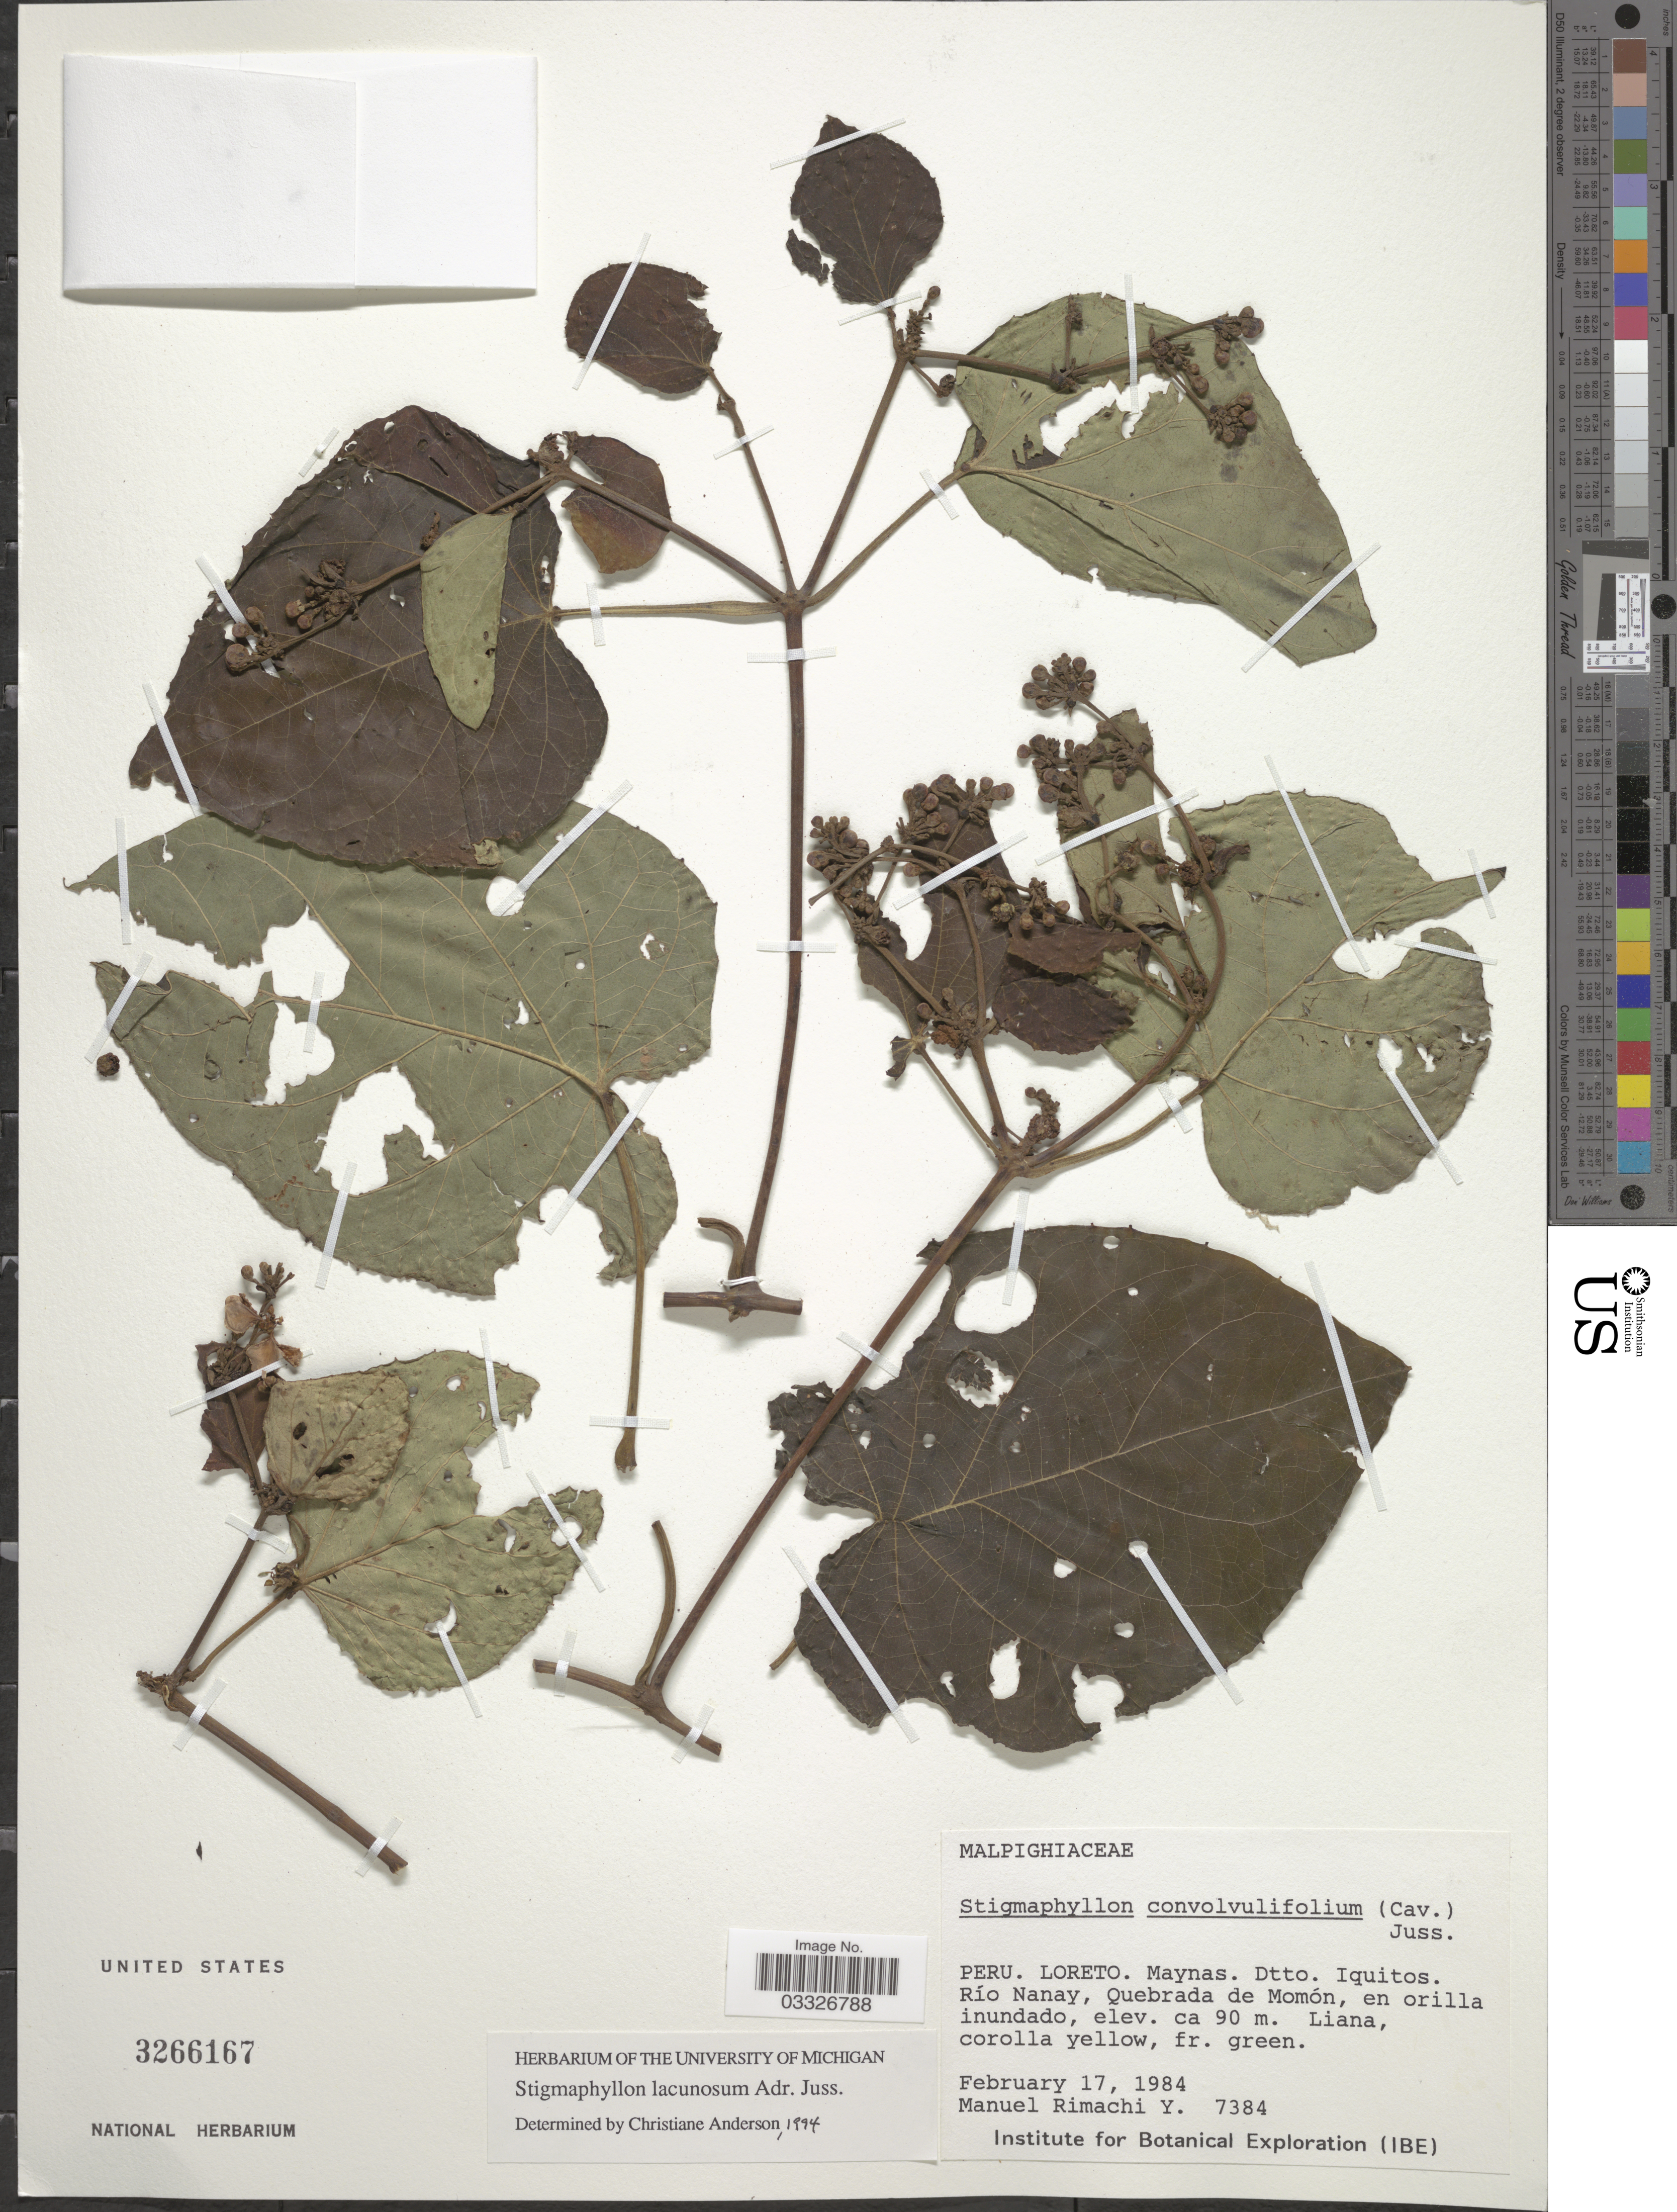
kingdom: Plantae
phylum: Tracheophyta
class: Magnoliopsida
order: Malpighiales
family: Malpighiaceae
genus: Stigmaphyllon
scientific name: Stigmaphyllon lacunosum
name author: A. Juss.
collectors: M. Rimachi Y.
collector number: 7384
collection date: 1984-02-17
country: Peru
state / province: Loreto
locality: Maynas. Dtto. Iquitos. Río Nanay, Quebrada de Momón, en orilla inundado.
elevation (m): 90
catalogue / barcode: US 3266167